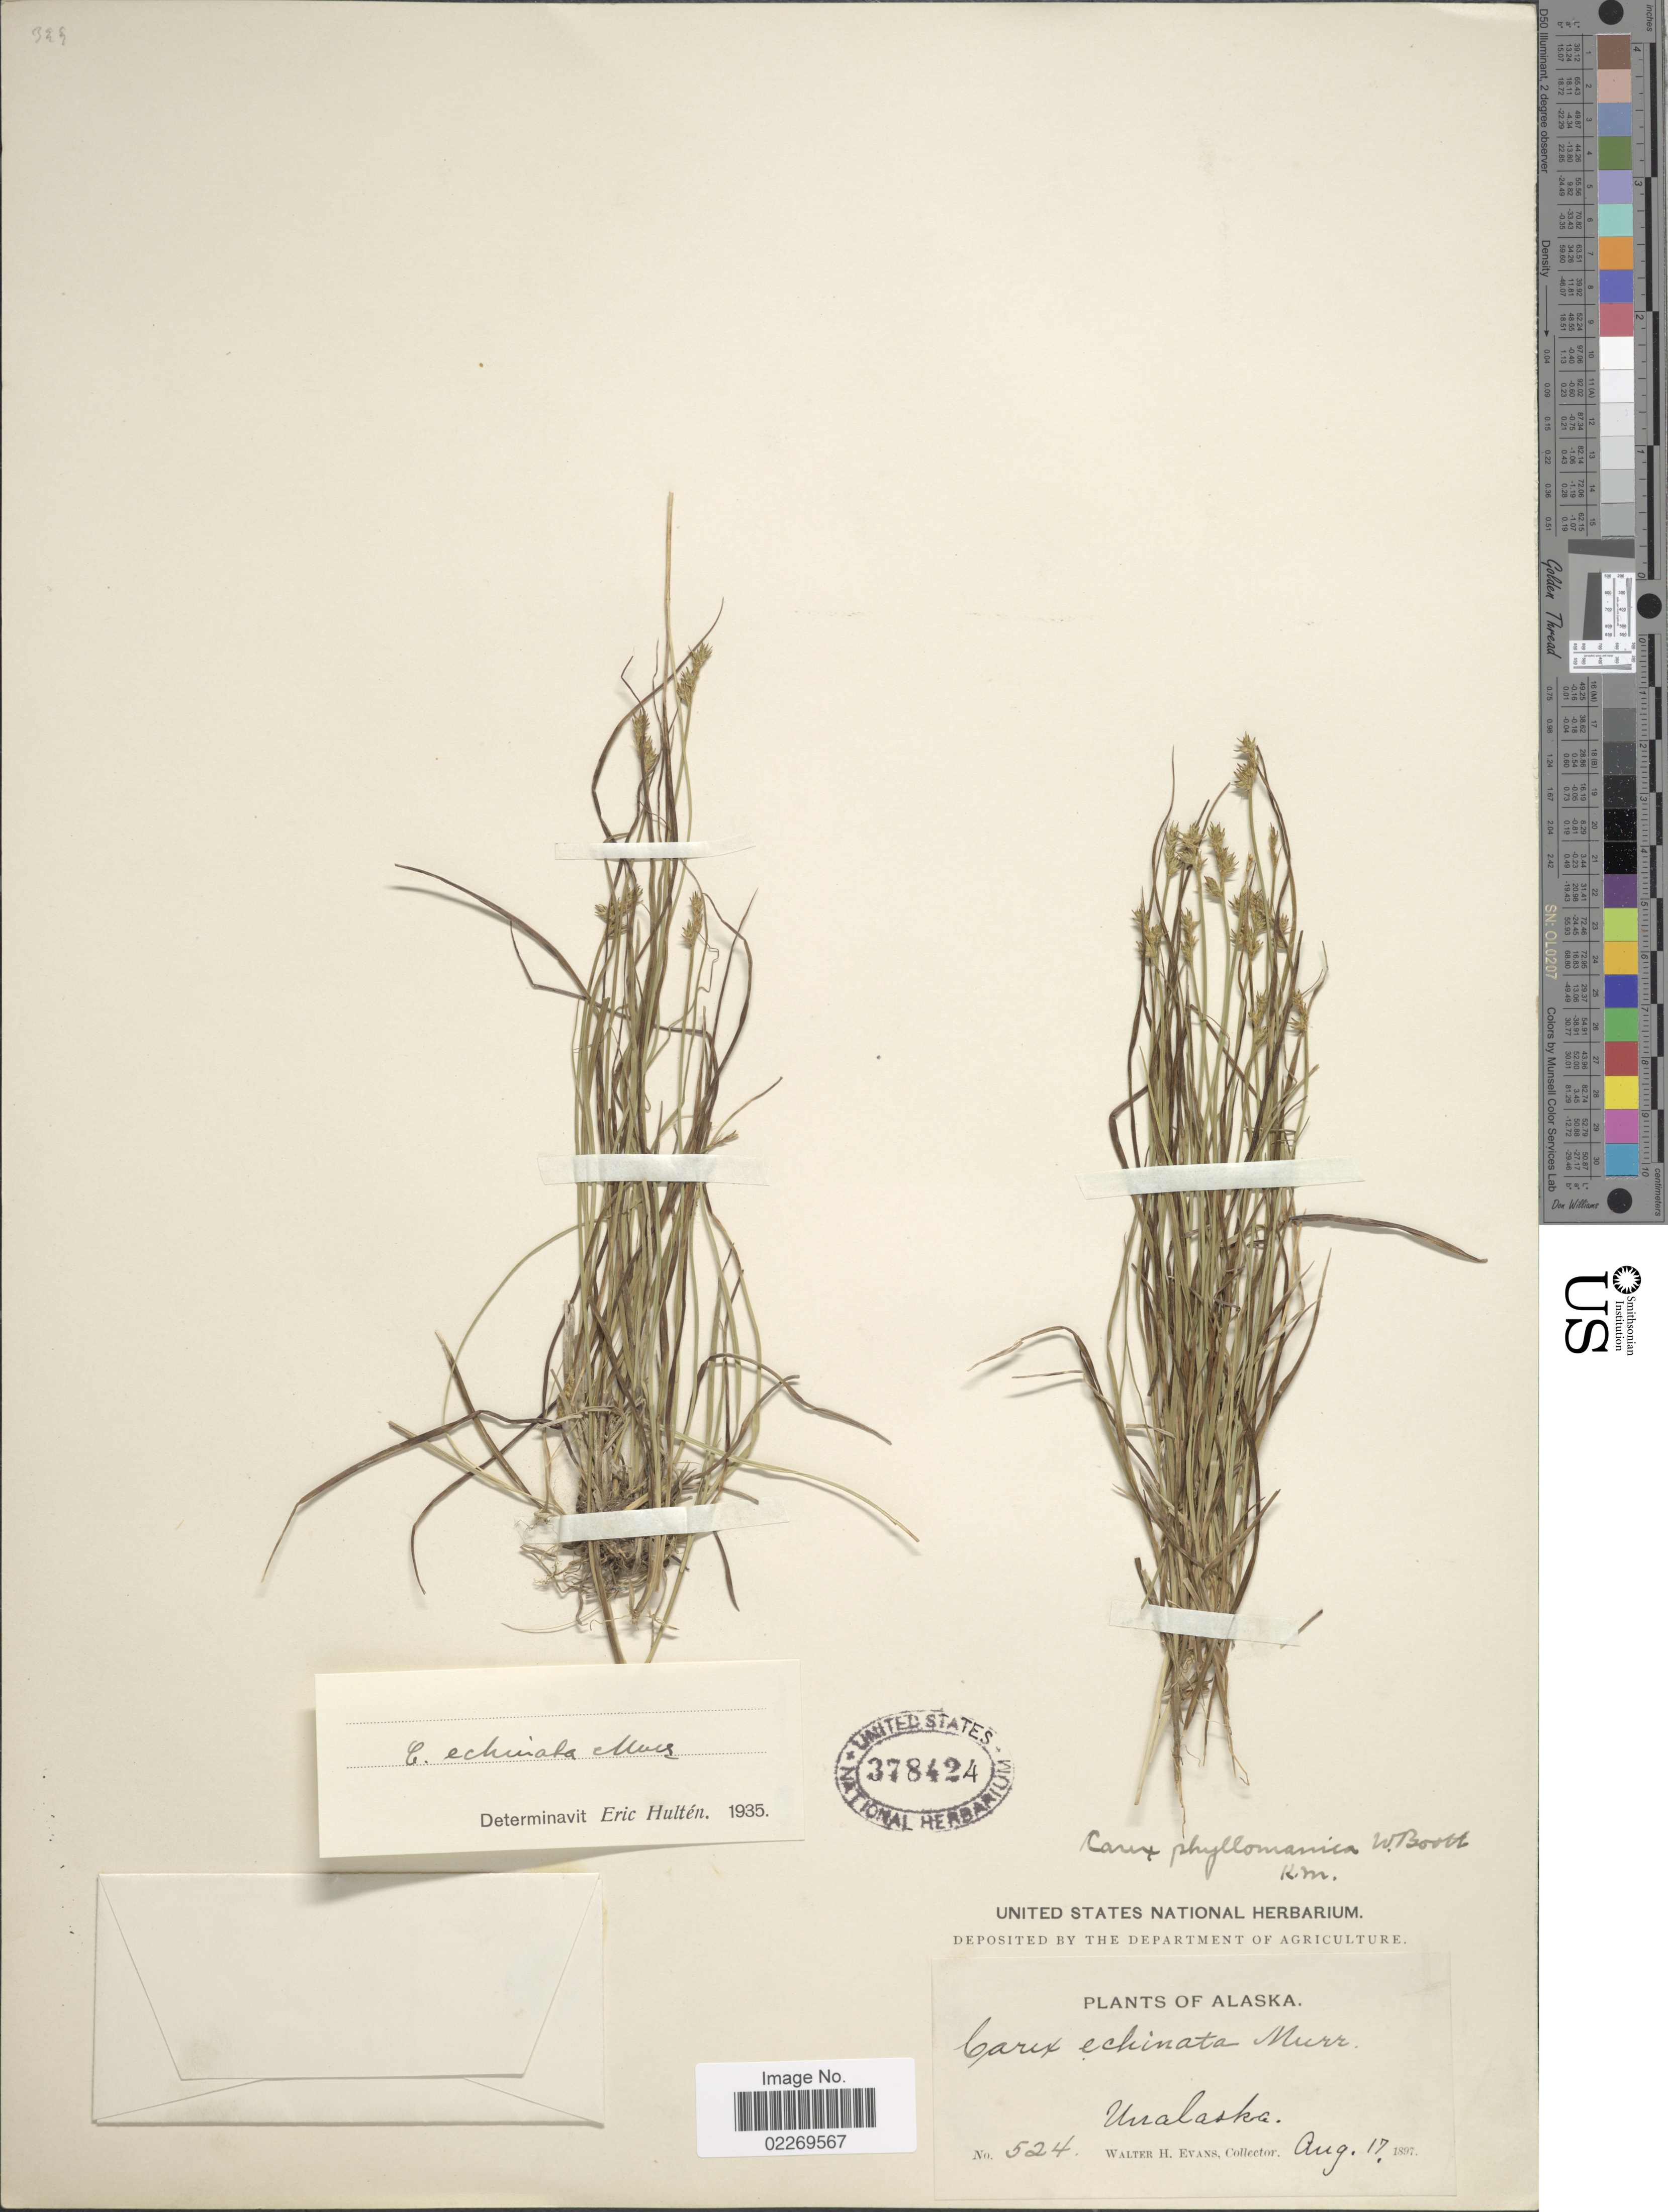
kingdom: Plantae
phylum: Tracheophyta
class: Liliopsida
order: Poales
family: Cyperaceae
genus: Carex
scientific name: Carex echinata subsp. phyllomanica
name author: (W. Boott) Reznicek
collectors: W. H. Evans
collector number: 524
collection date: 1897-08-17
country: United States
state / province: Alaska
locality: Unalaska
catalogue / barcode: US 378424